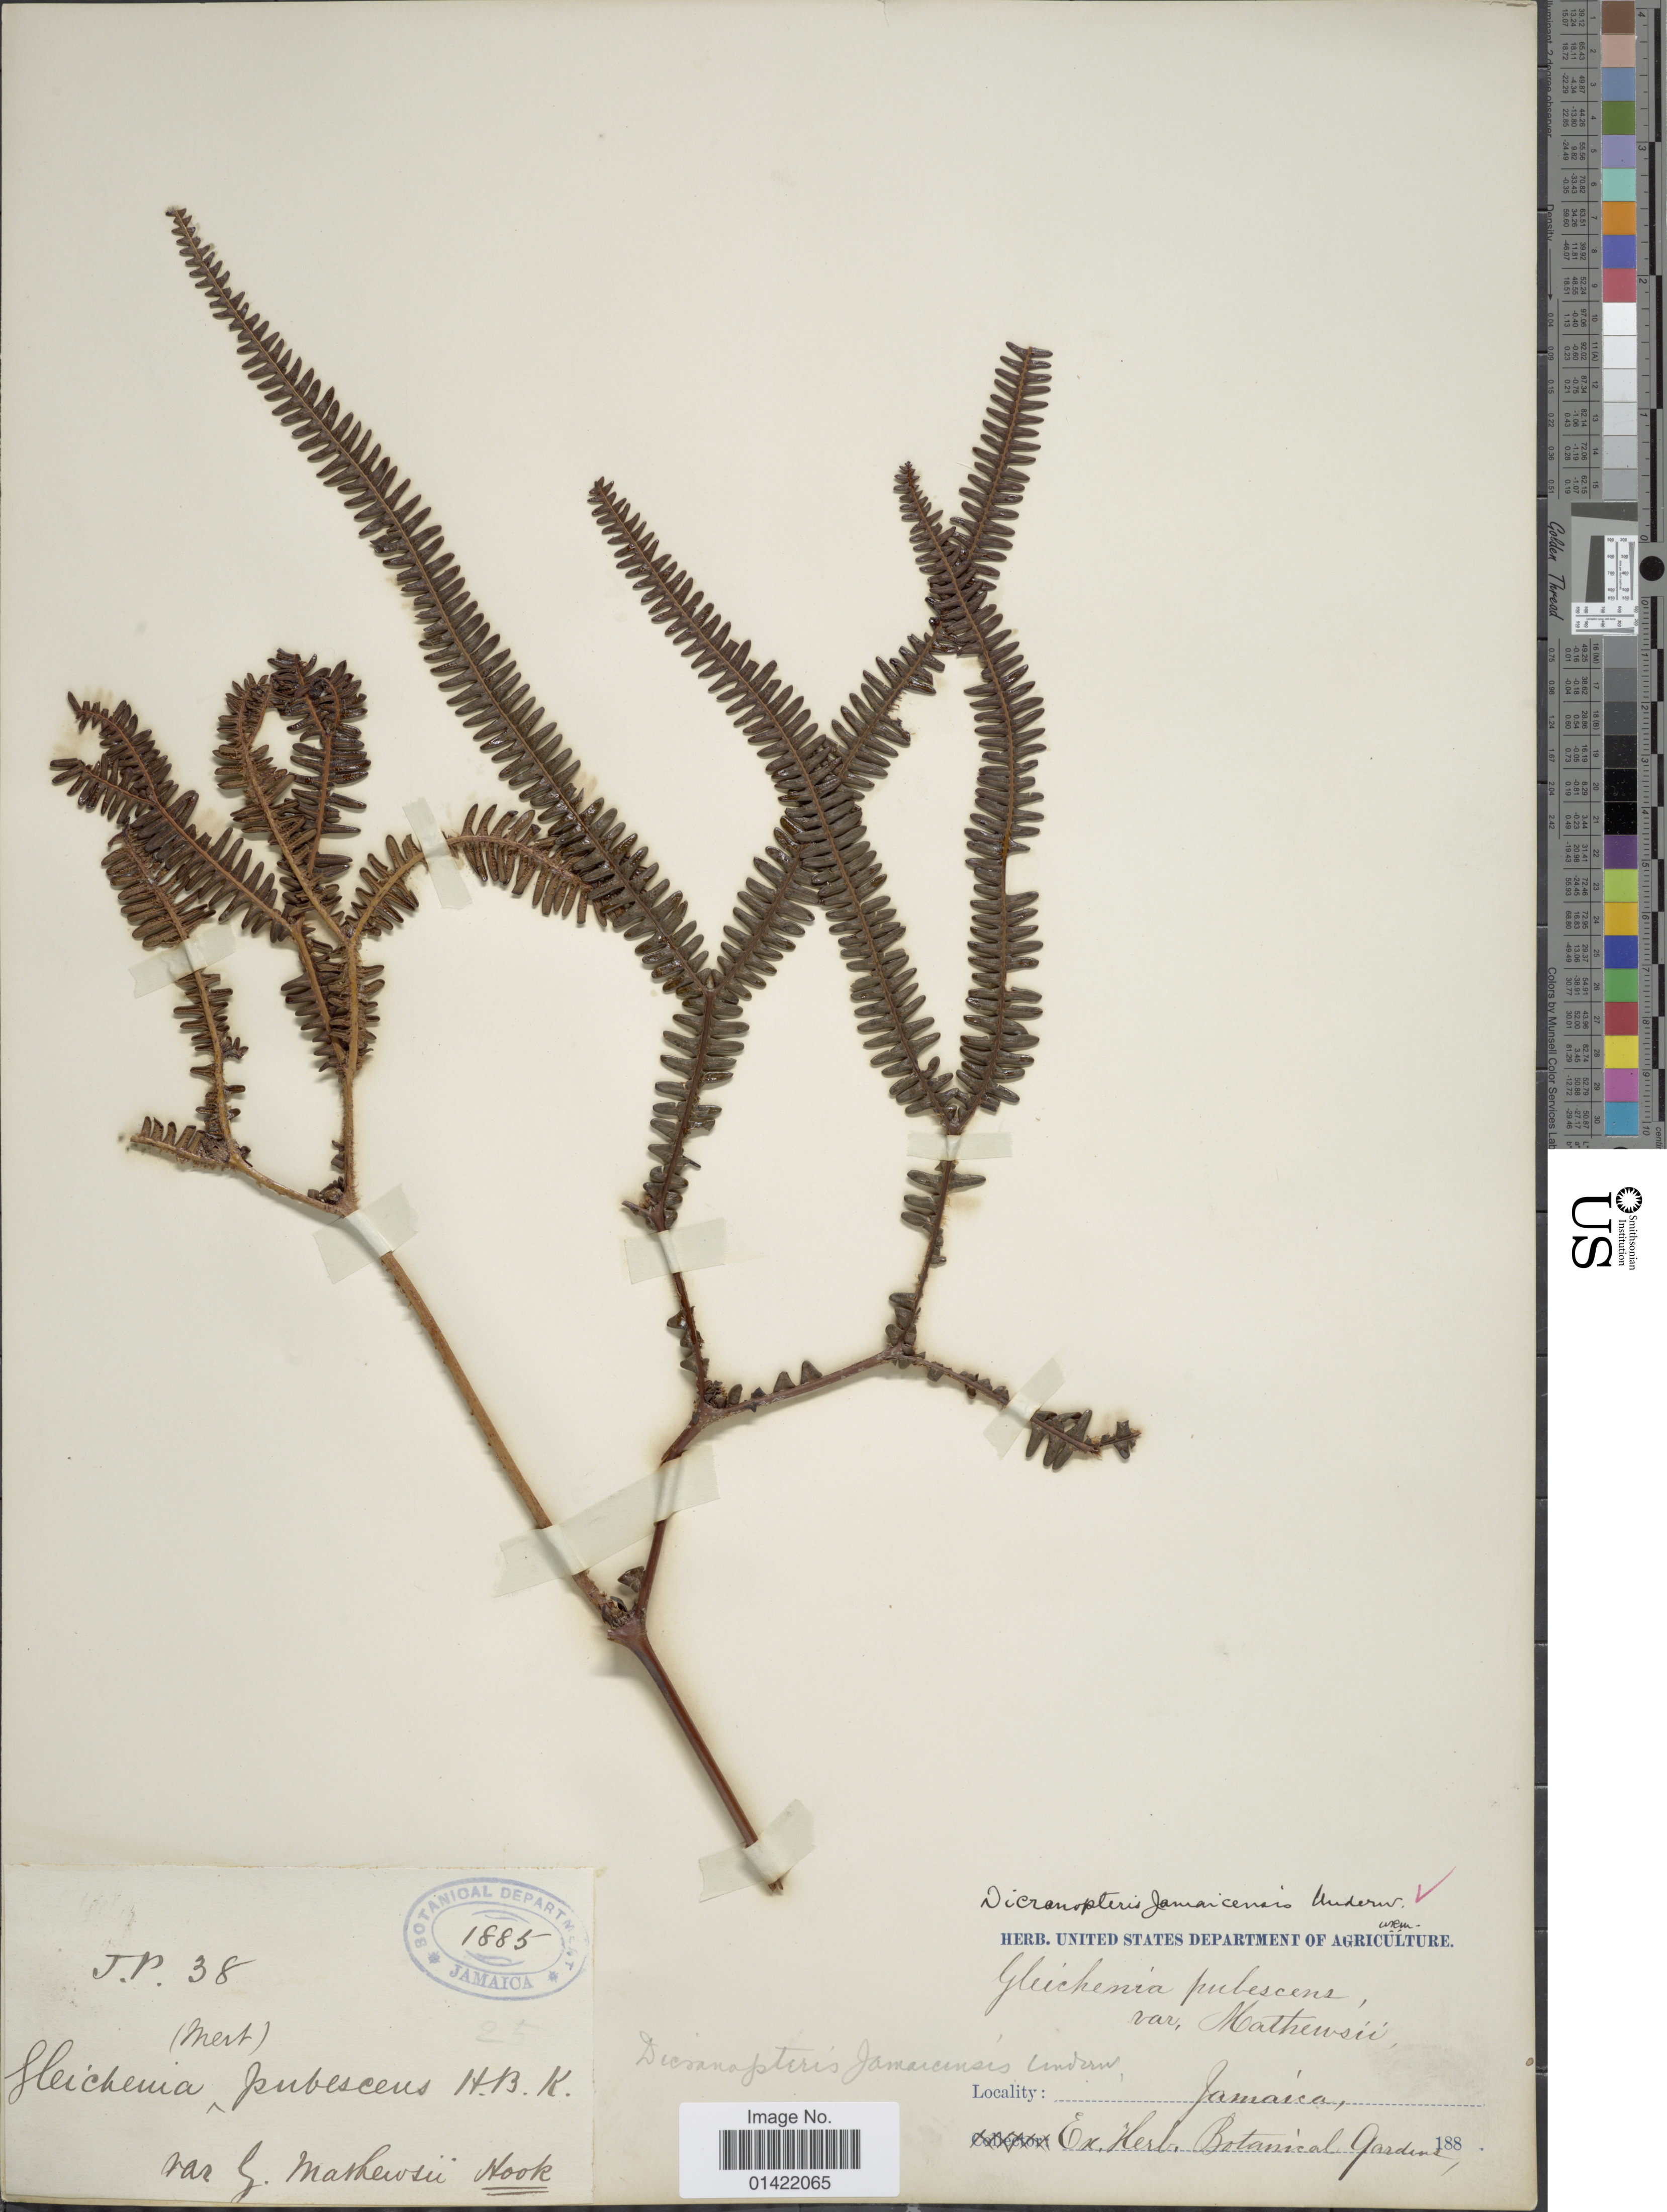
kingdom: Plantae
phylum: Tracheophyta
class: Polypodiopsida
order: Gleicheniales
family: Gleicheniaceae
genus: Sticherus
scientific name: Sticherus jamaicensis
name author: (Underw.) Nakai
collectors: ex herb. Bot. Gard.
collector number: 38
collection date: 1885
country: Jamaica